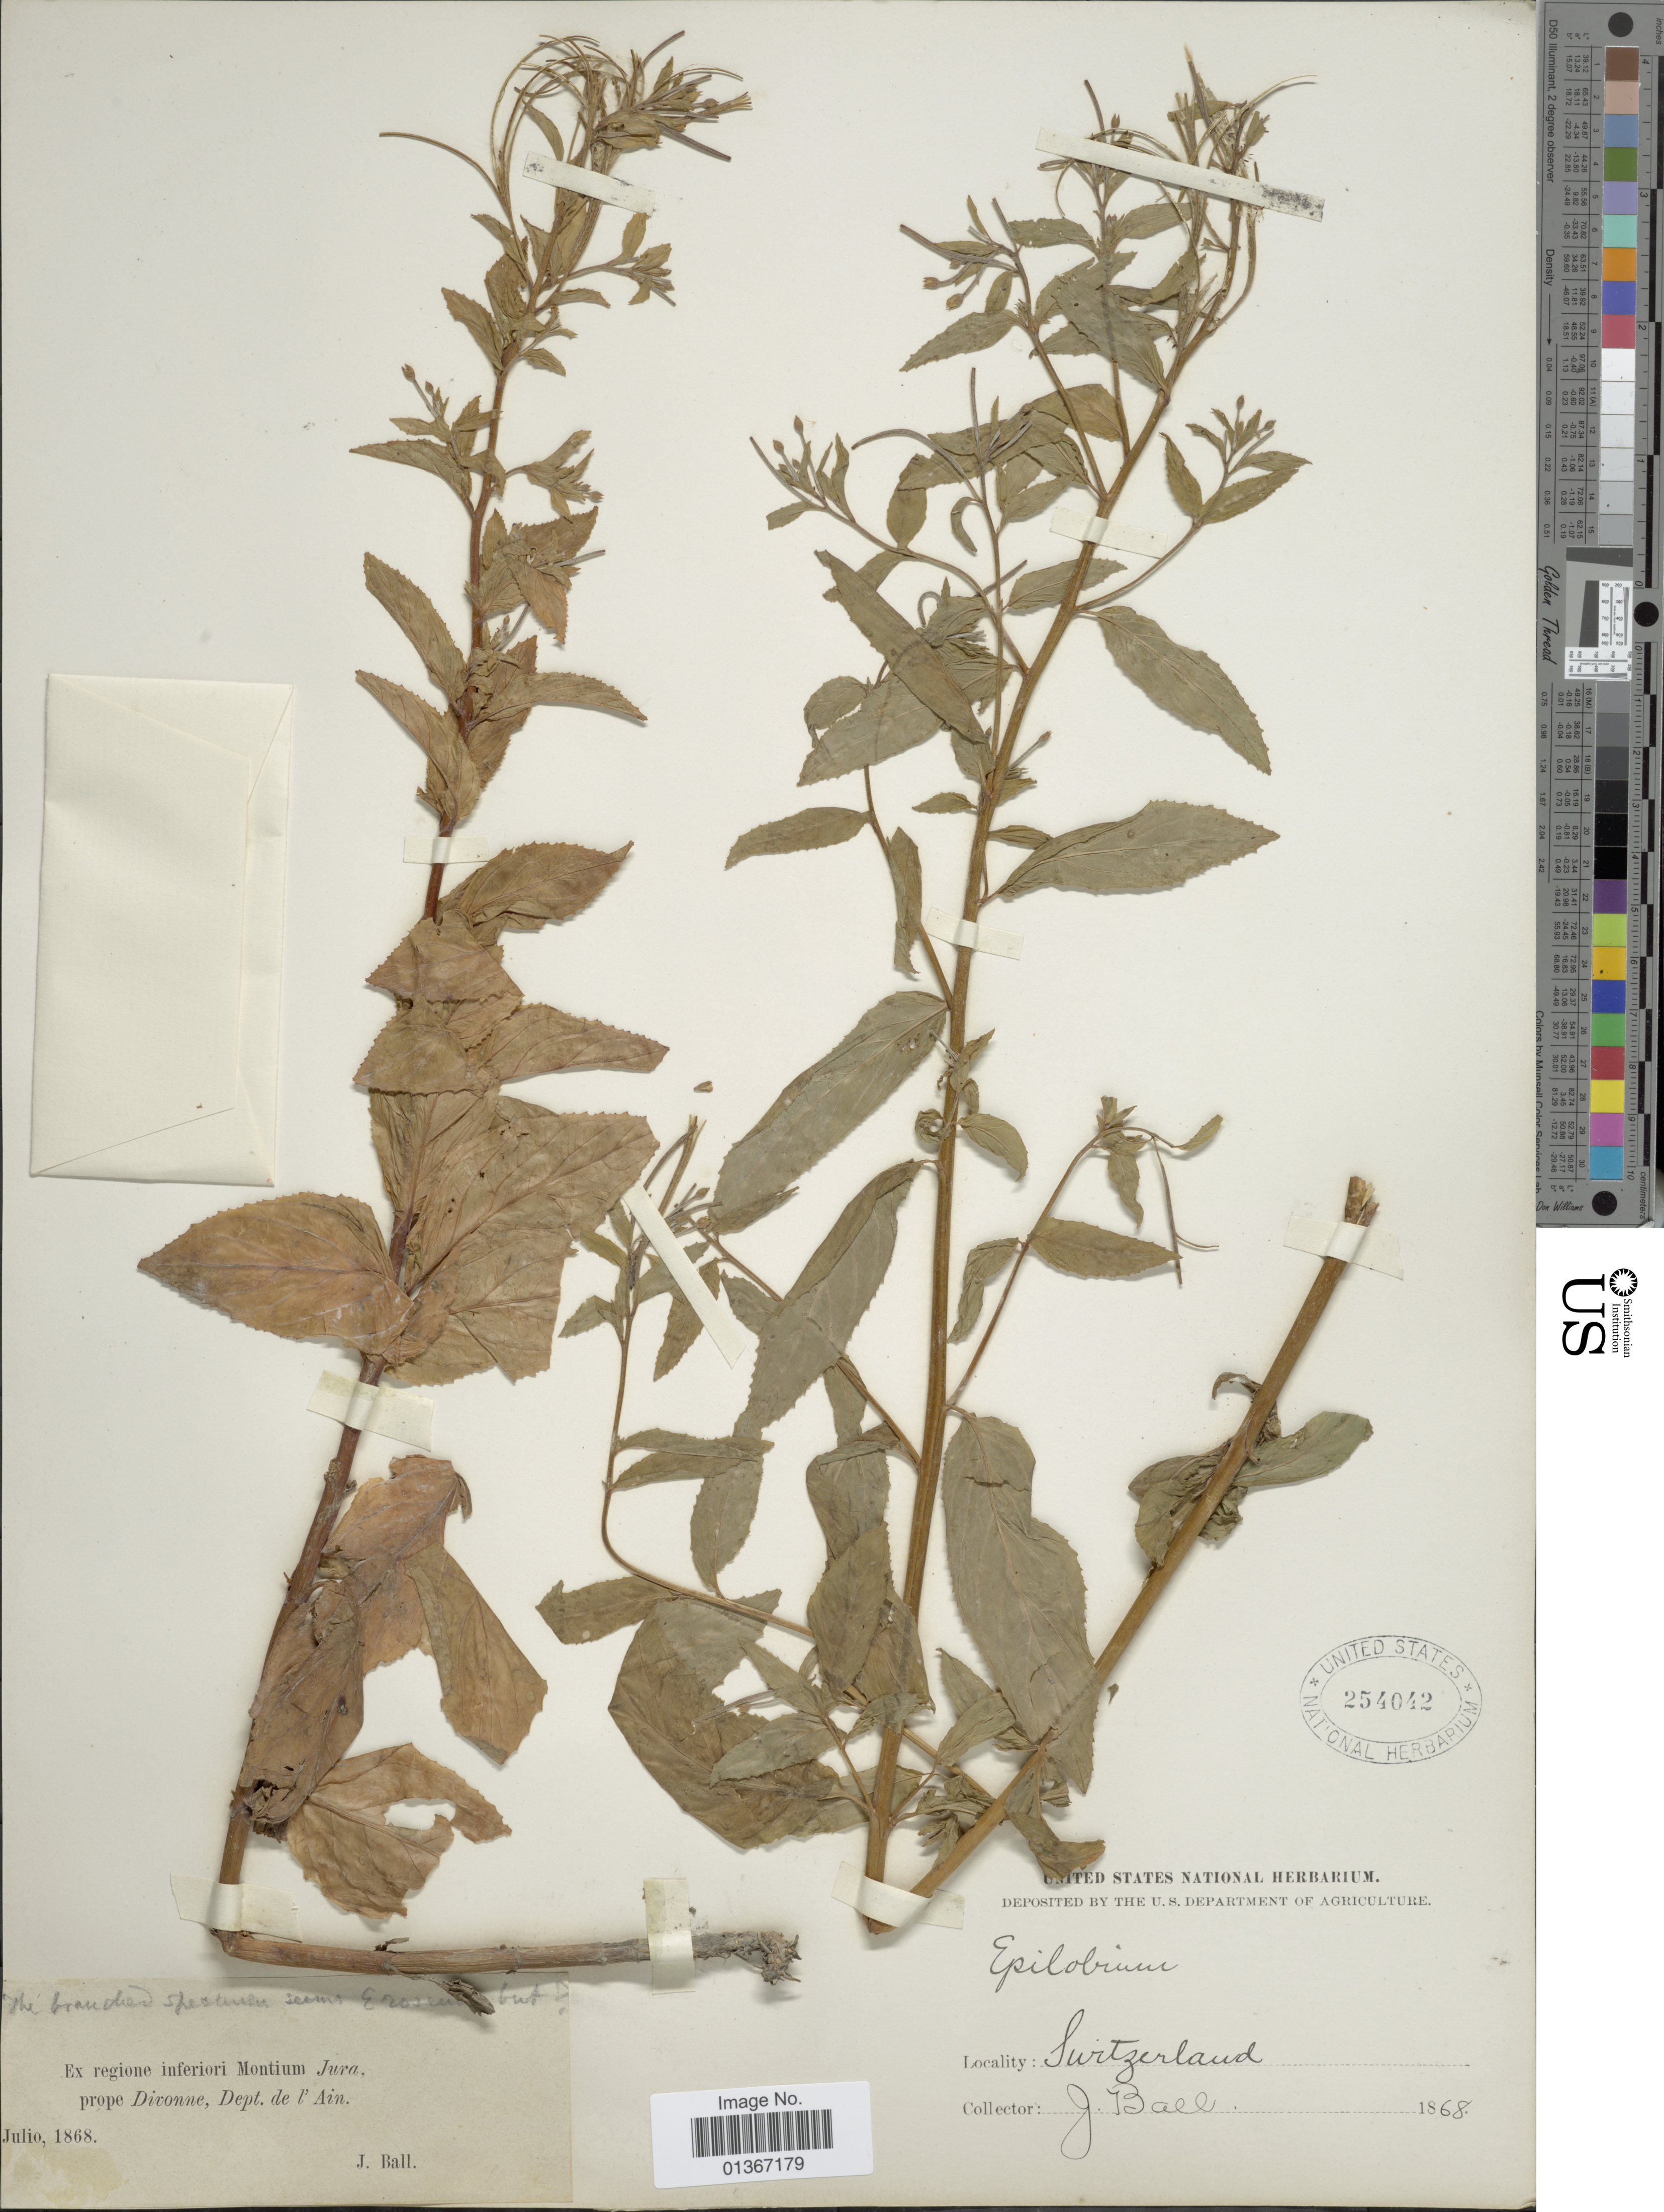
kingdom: Plantae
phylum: Tracheophyta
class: Magnoliopsida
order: Myrtales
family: Onagraceae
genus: Epilobium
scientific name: Epilobium sp.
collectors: J. Ball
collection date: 1868-07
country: Switzerland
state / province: Jura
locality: Prope Divonne, Dept. de l' Ain.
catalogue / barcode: US 254042